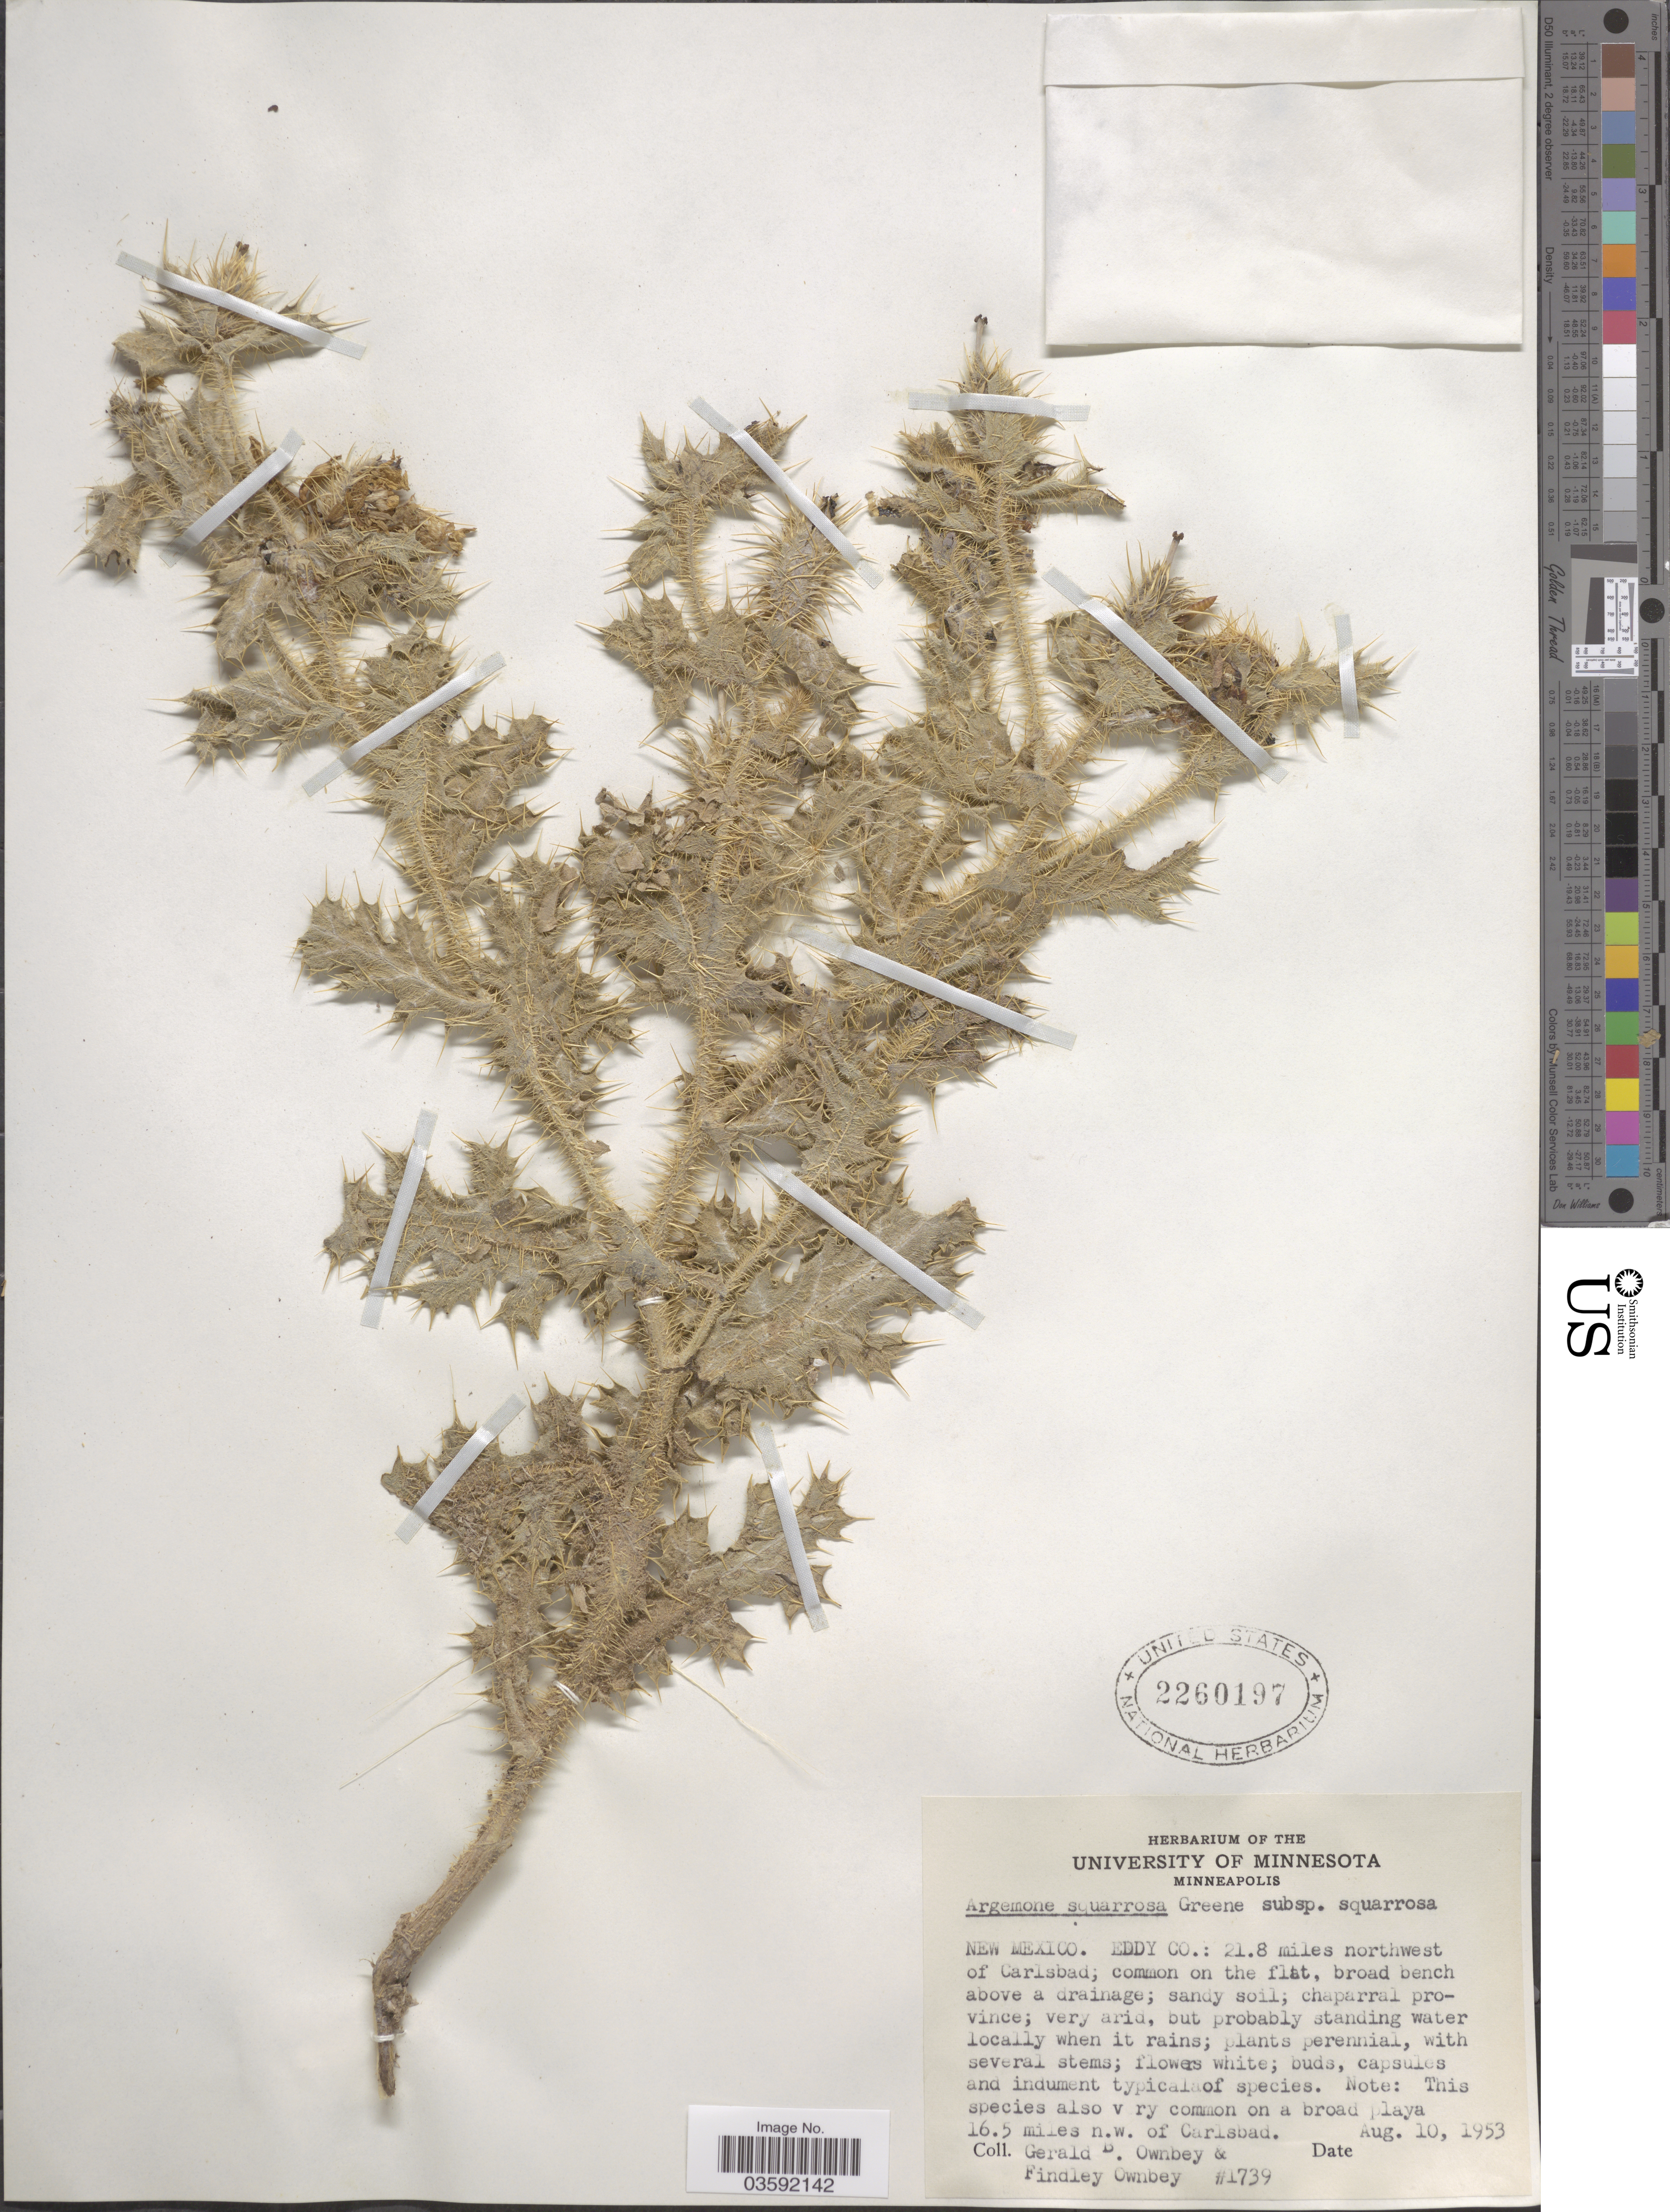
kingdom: Plantae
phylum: Tracheophyta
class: Magnoliopsida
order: Ranunculales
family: Papaveraceae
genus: Argemone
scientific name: Argemone squarrosa subsp. squarrosa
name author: Greene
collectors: G. B. Ownbey & F. Ownbey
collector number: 1739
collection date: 1953-08-10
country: United States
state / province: New Mexico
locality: Eddy Co.: 21.8 miles northwest of Carlsbad. On a broad playa 16.5 miles n.w. of Carlsbad.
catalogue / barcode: US 2260197